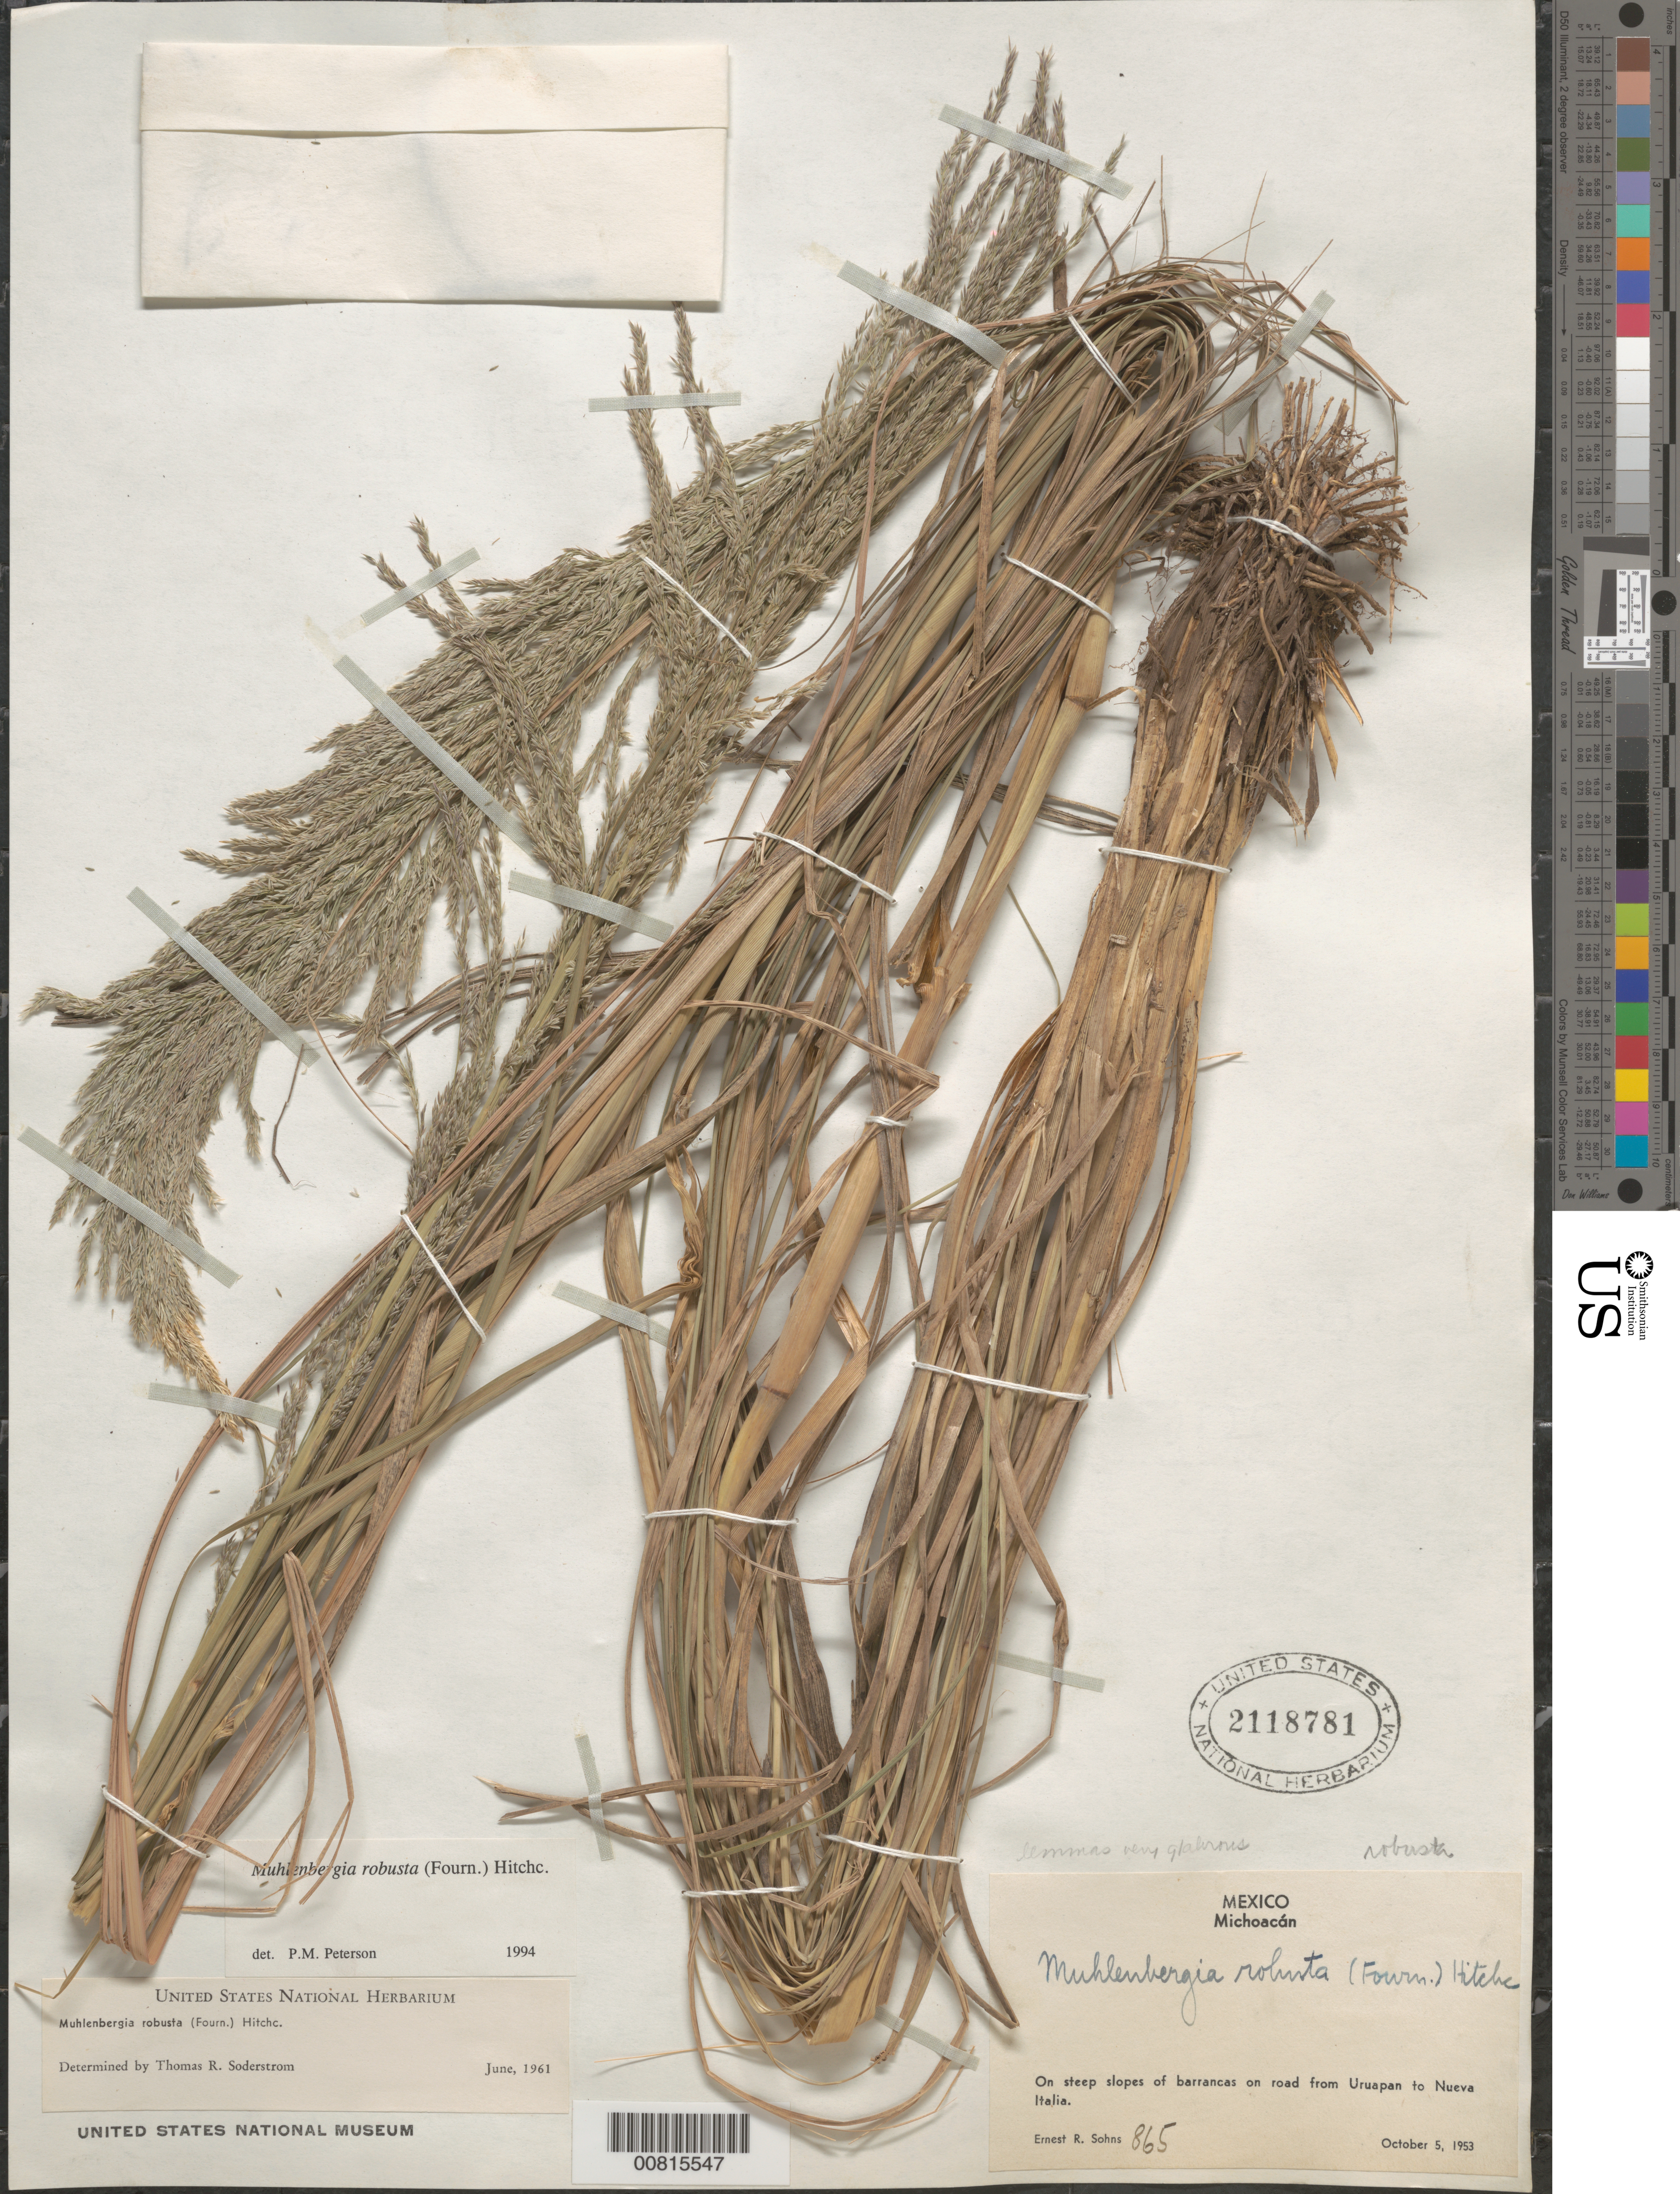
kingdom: Plantae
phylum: Tracheophyta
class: Liliopsida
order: Poales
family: Poaceae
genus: Muhlenbergia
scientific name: Muhlenbergia robusta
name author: (E. Fourn.) Hitchc.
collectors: E. R. Sohns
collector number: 865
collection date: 1953-10-05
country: Mexico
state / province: Michoacán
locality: Barrancas on road from Uruapan to Nueva Italia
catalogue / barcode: US 2118781